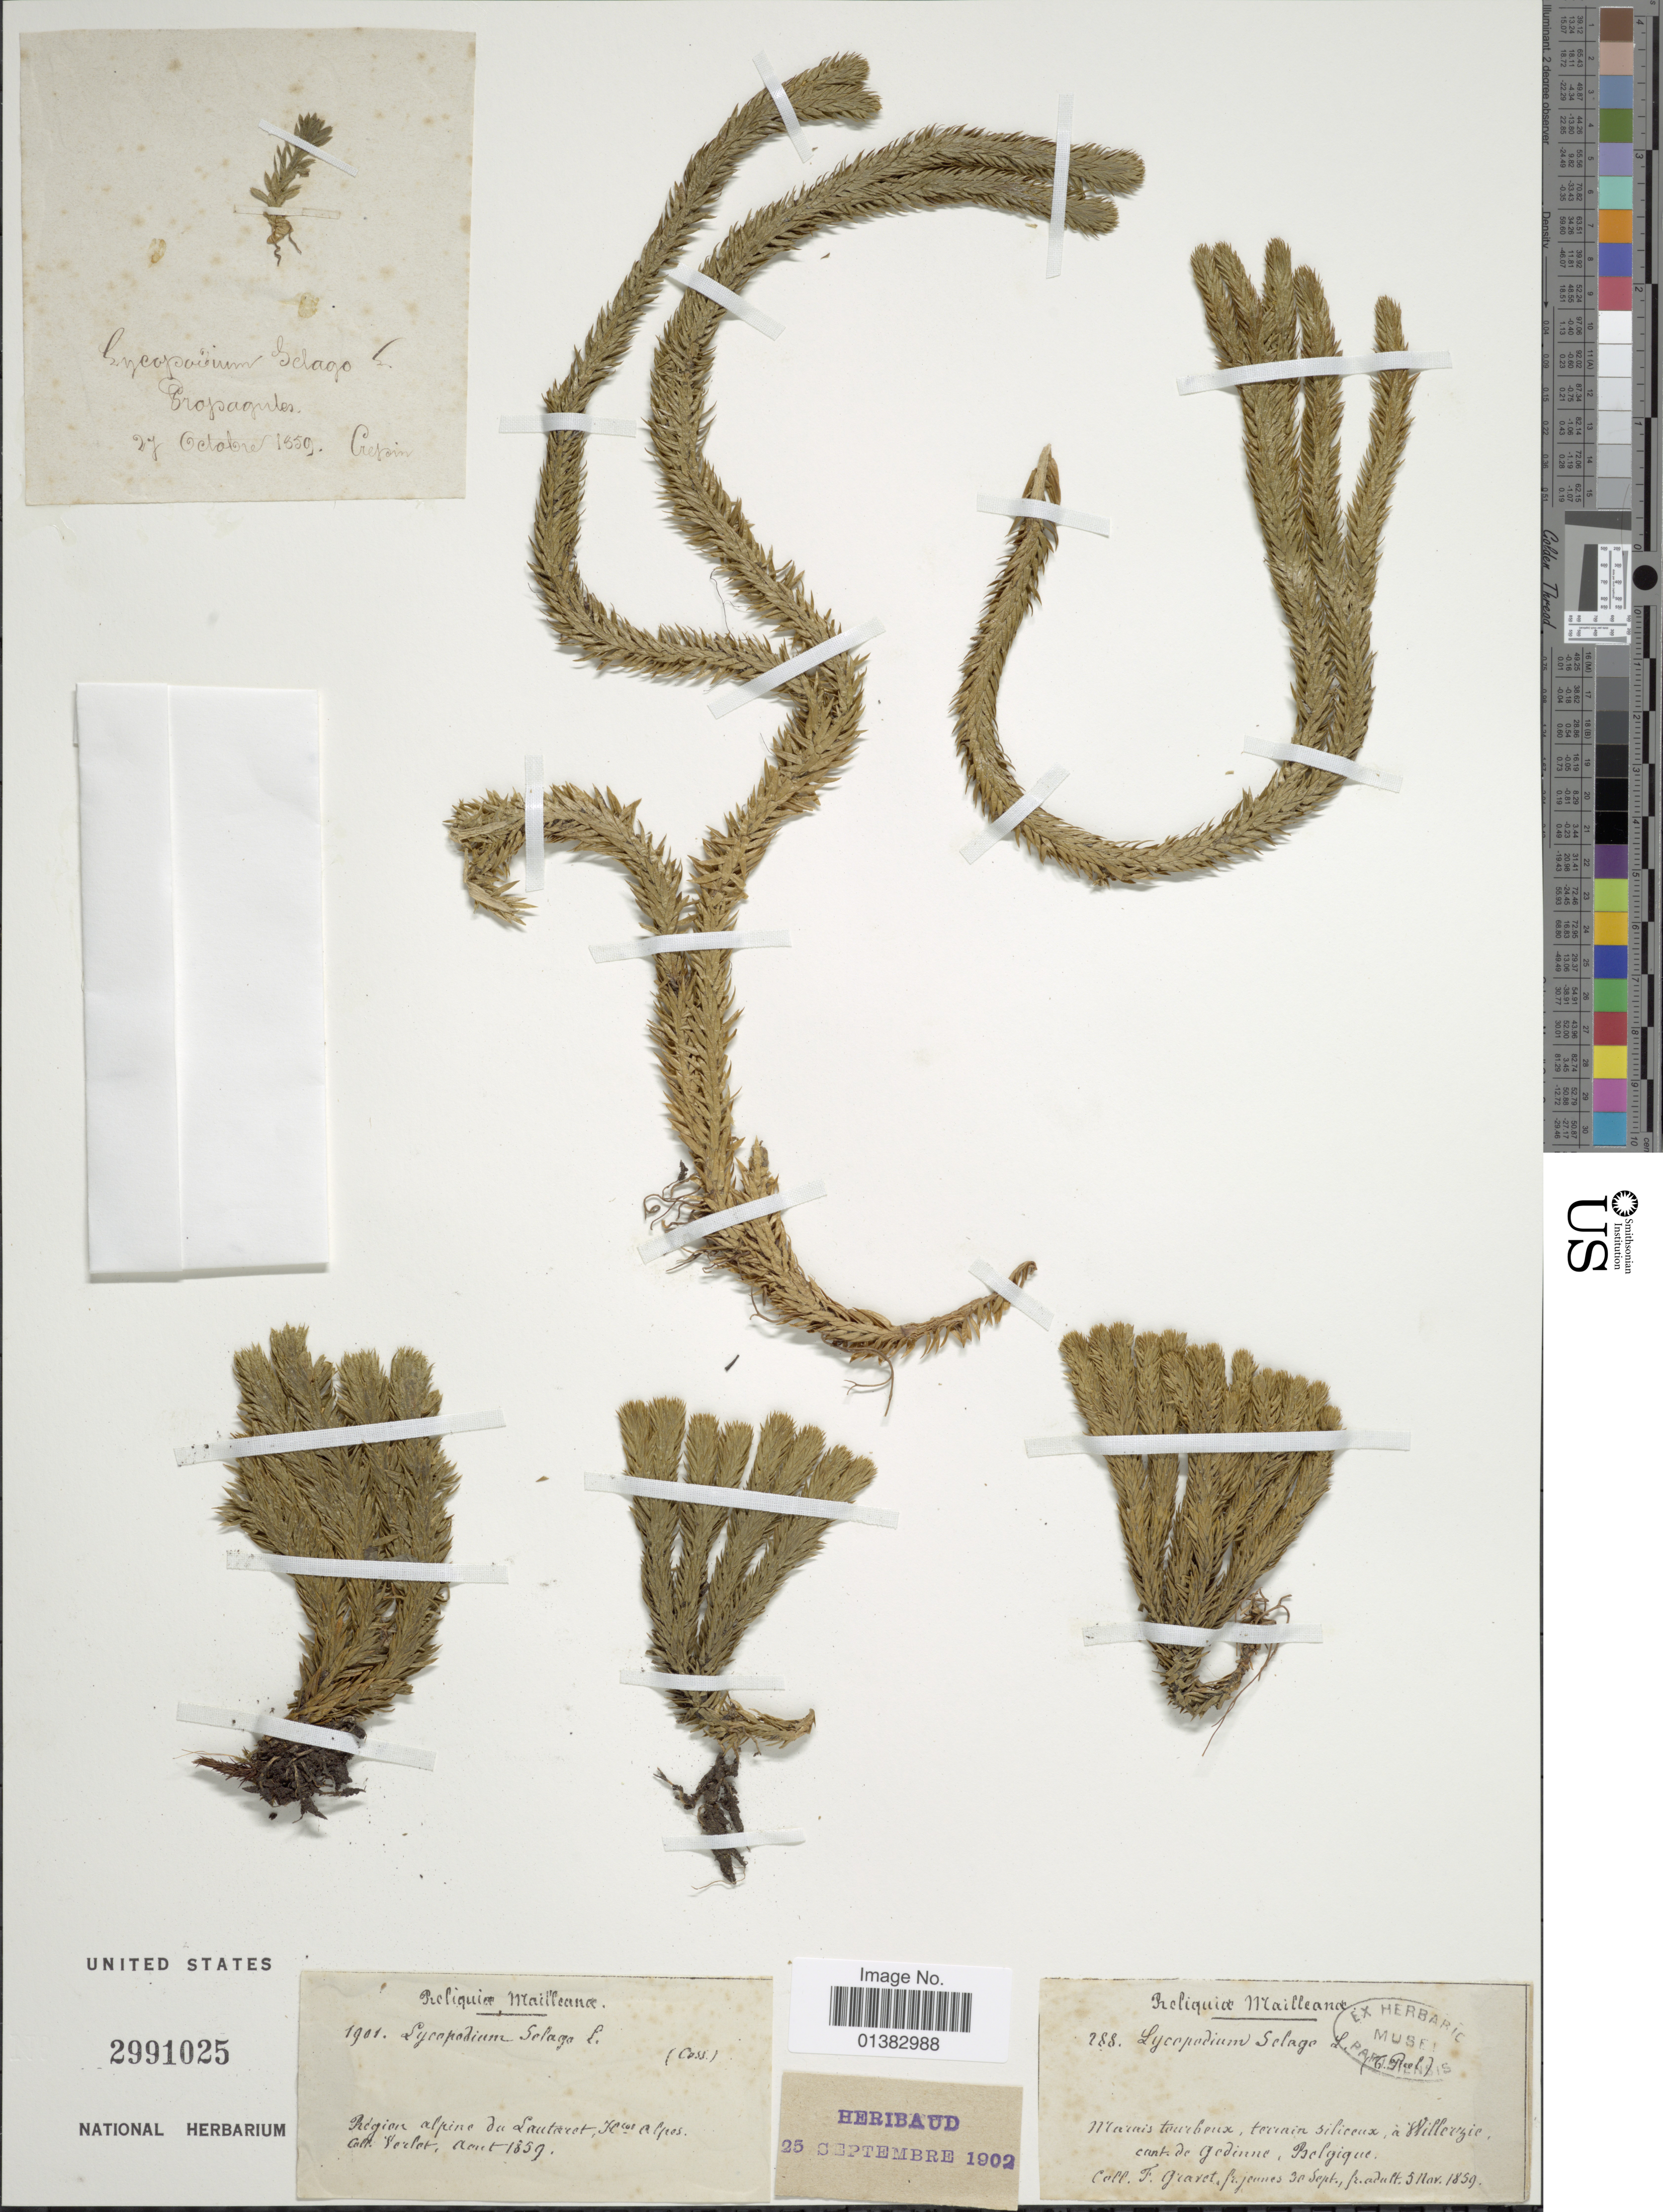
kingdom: Plantae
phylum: Tracheophyta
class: Lycopodiopsida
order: Lycopodiales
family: Lycopodiaceae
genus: Huperzia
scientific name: Huperzia selago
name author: (L.) Bernh. ex Schrank & Mart.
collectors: -. Verlet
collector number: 1901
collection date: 1859-08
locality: Region alpine du Lautaret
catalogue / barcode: US 2991025-2